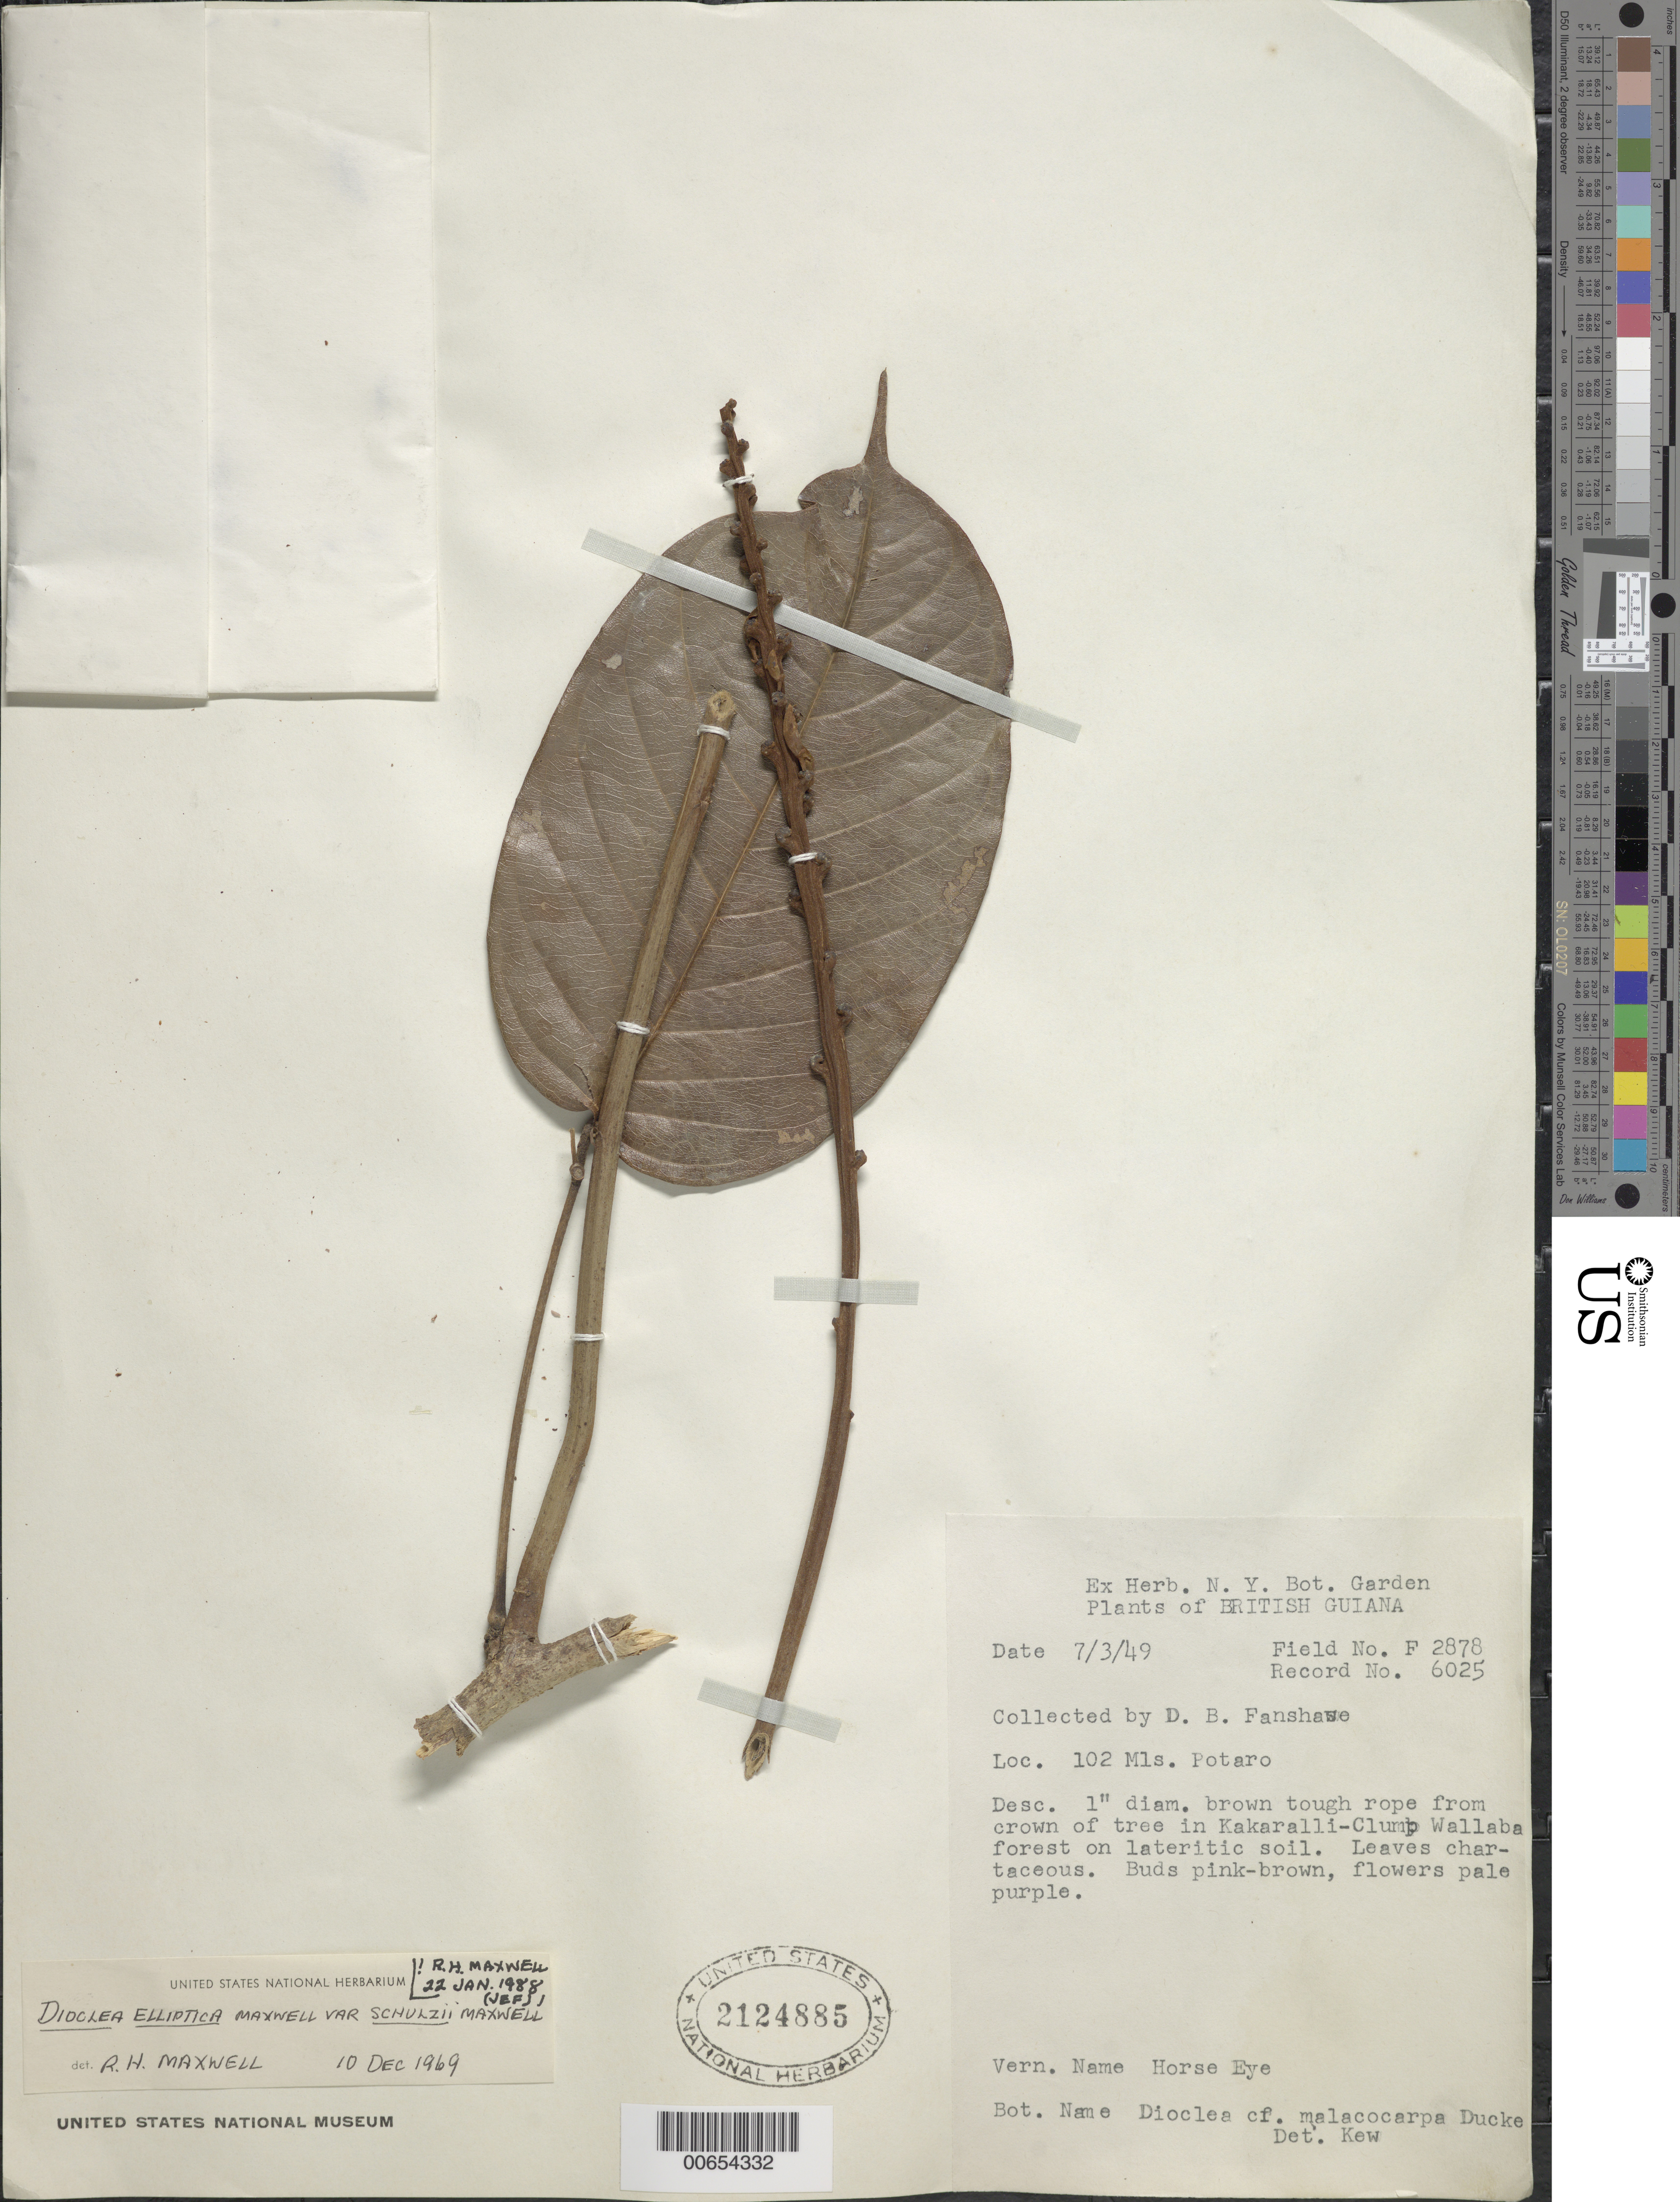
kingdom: Plantae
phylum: Tracheophyta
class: Magnoliopsida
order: Fabales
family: Fabaceae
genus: Dioclea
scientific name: Dioclea elliptica R.H. Maxwell, nom. inval.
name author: R.H. Maxwell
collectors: D. B. Fanshawe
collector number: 6025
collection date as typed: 7-Mar-49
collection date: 1949-03-07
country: Guyana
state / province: Potaro-Siparuni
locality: Potaro R., 102 mi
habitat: Wallaba forest on lateritic soil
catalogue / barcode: US 2124885